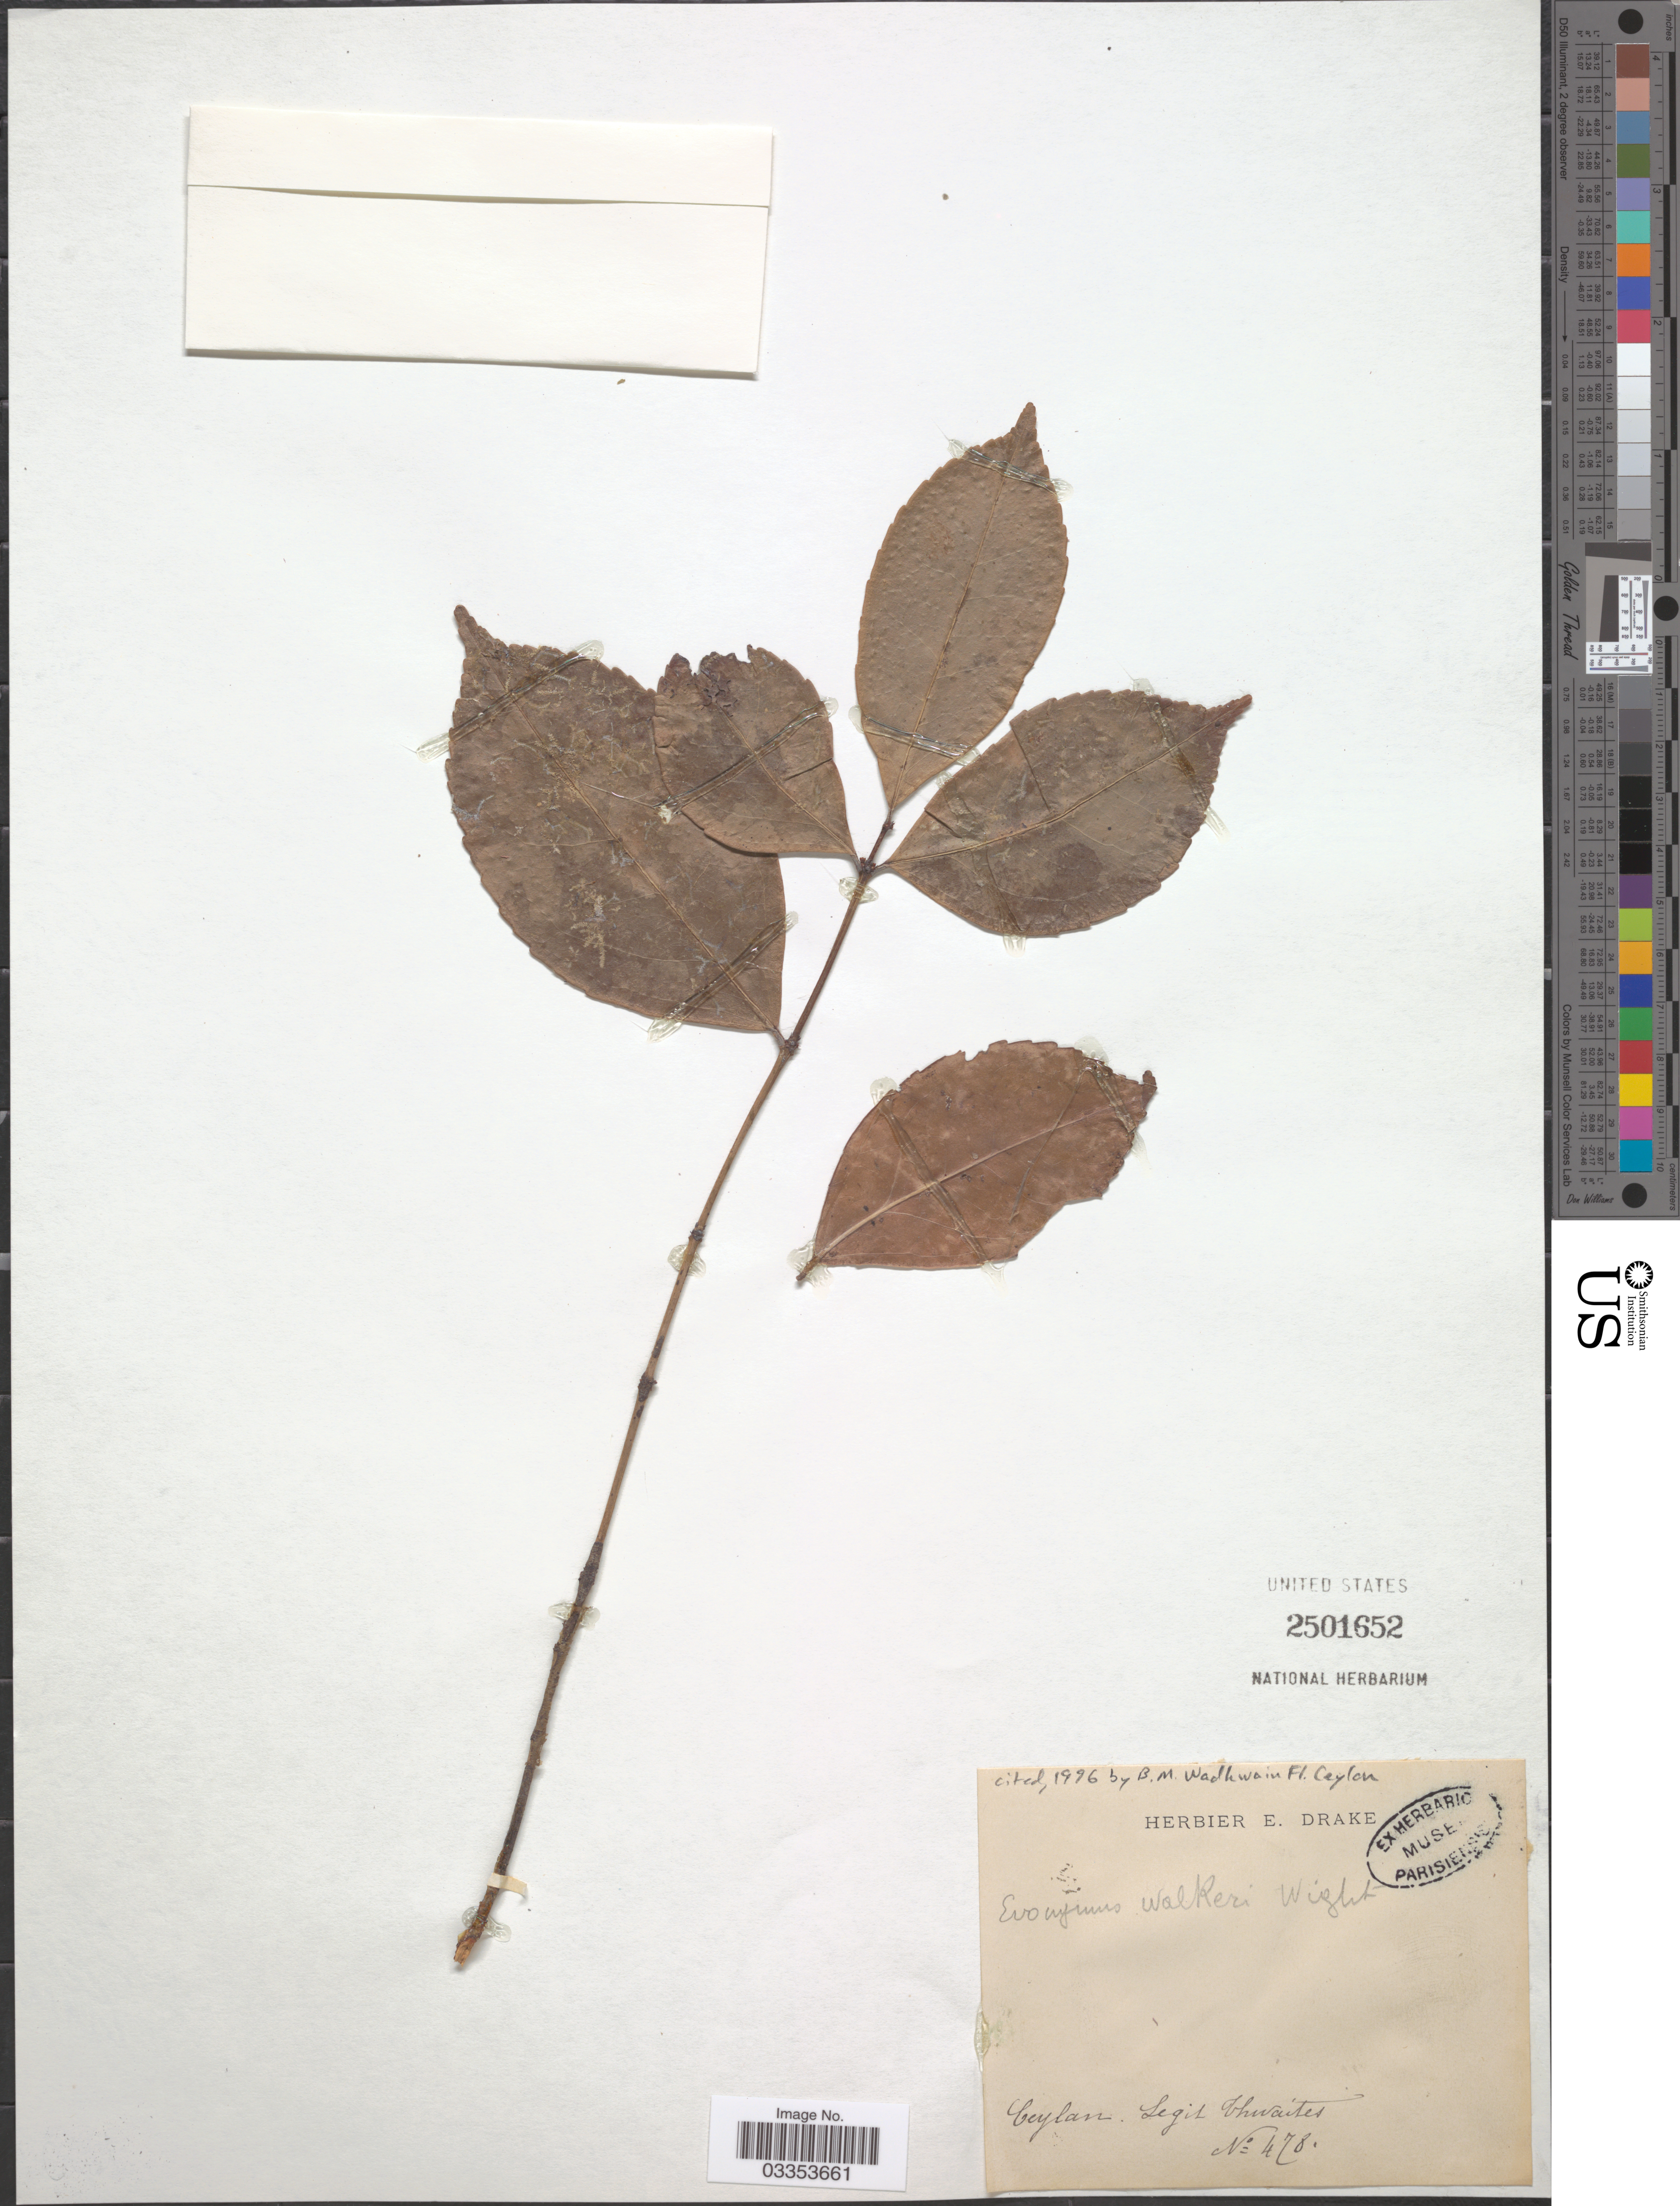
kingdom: Plantae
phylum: Tracheophyta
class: Magnoliopsida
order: Celastrales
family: Celastraceae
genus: Euonymus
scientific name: Euonymus walkeri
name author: Wight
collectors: Thwaites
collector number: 478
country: Sri Lanka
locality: Ceylon.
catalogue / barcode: US 2501652